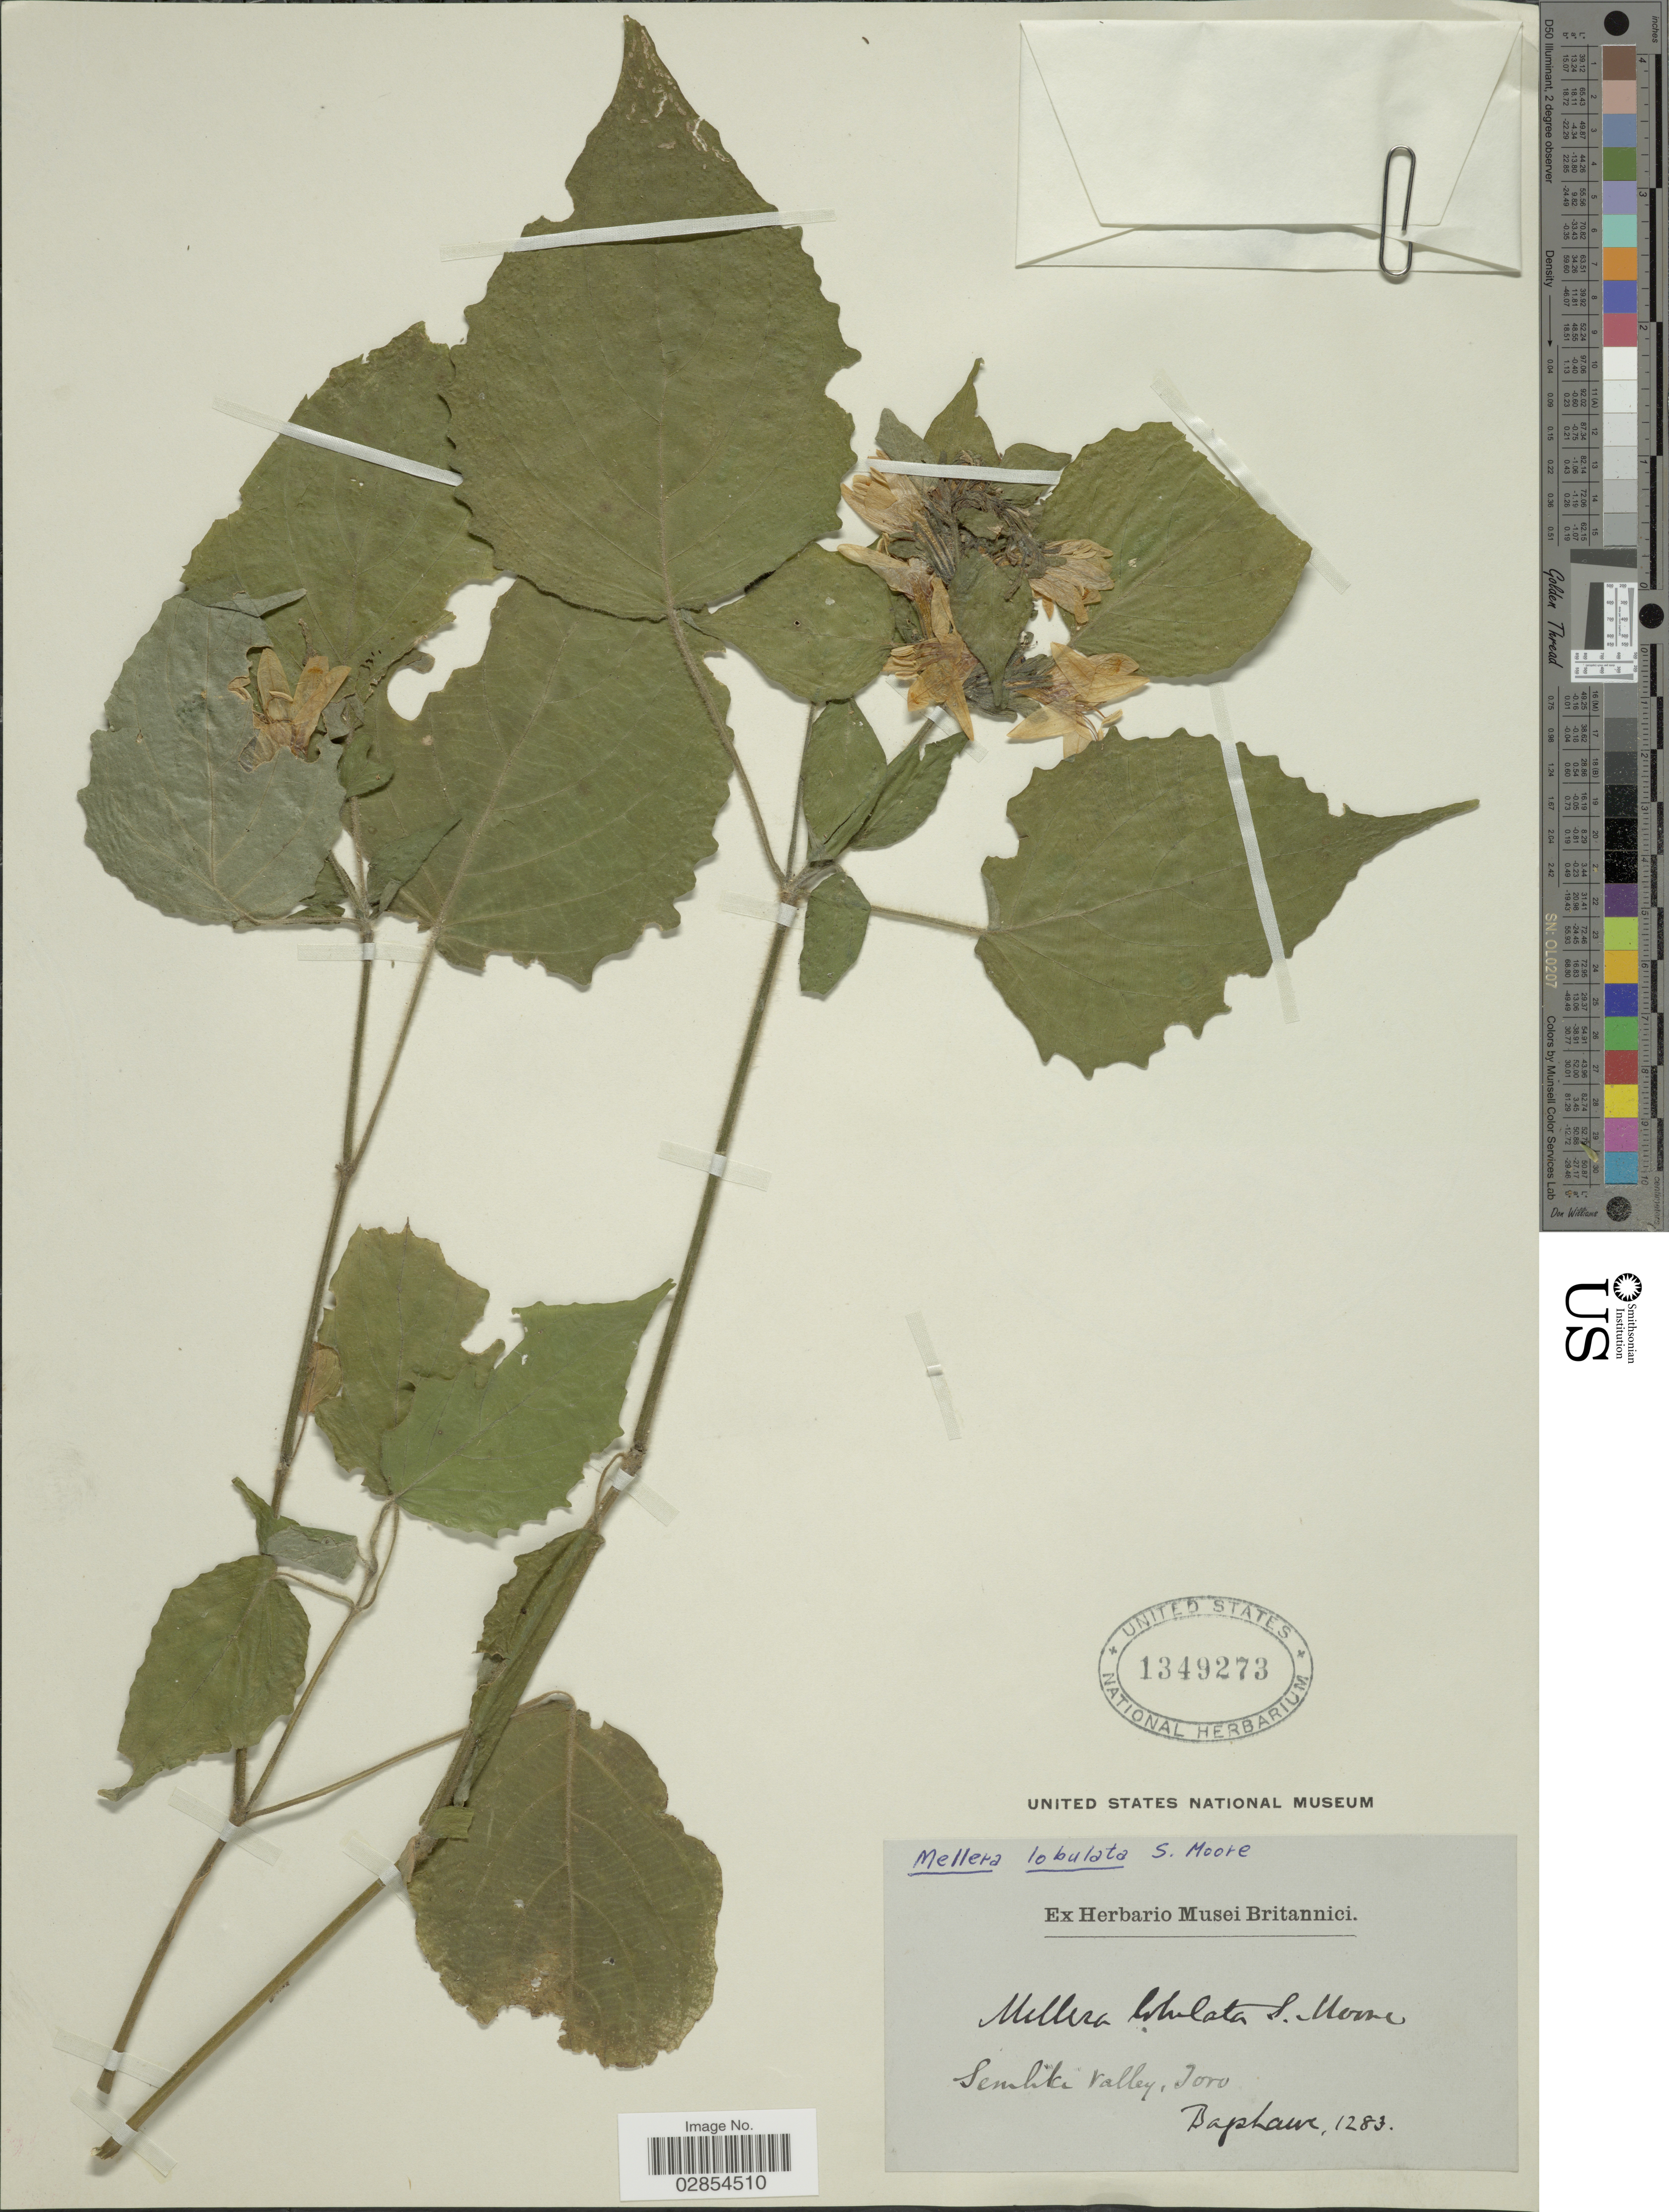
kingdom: Plantae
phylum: Tracheophyta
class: Magnoliopsida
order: Lamiales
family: Acanthaceae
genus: Mellera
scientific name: Mellera lobulata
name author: S. Moore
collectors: Bagshawe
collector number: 1283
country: Uganda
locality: Semliki Valley, Toro.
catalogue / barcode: US 1349273